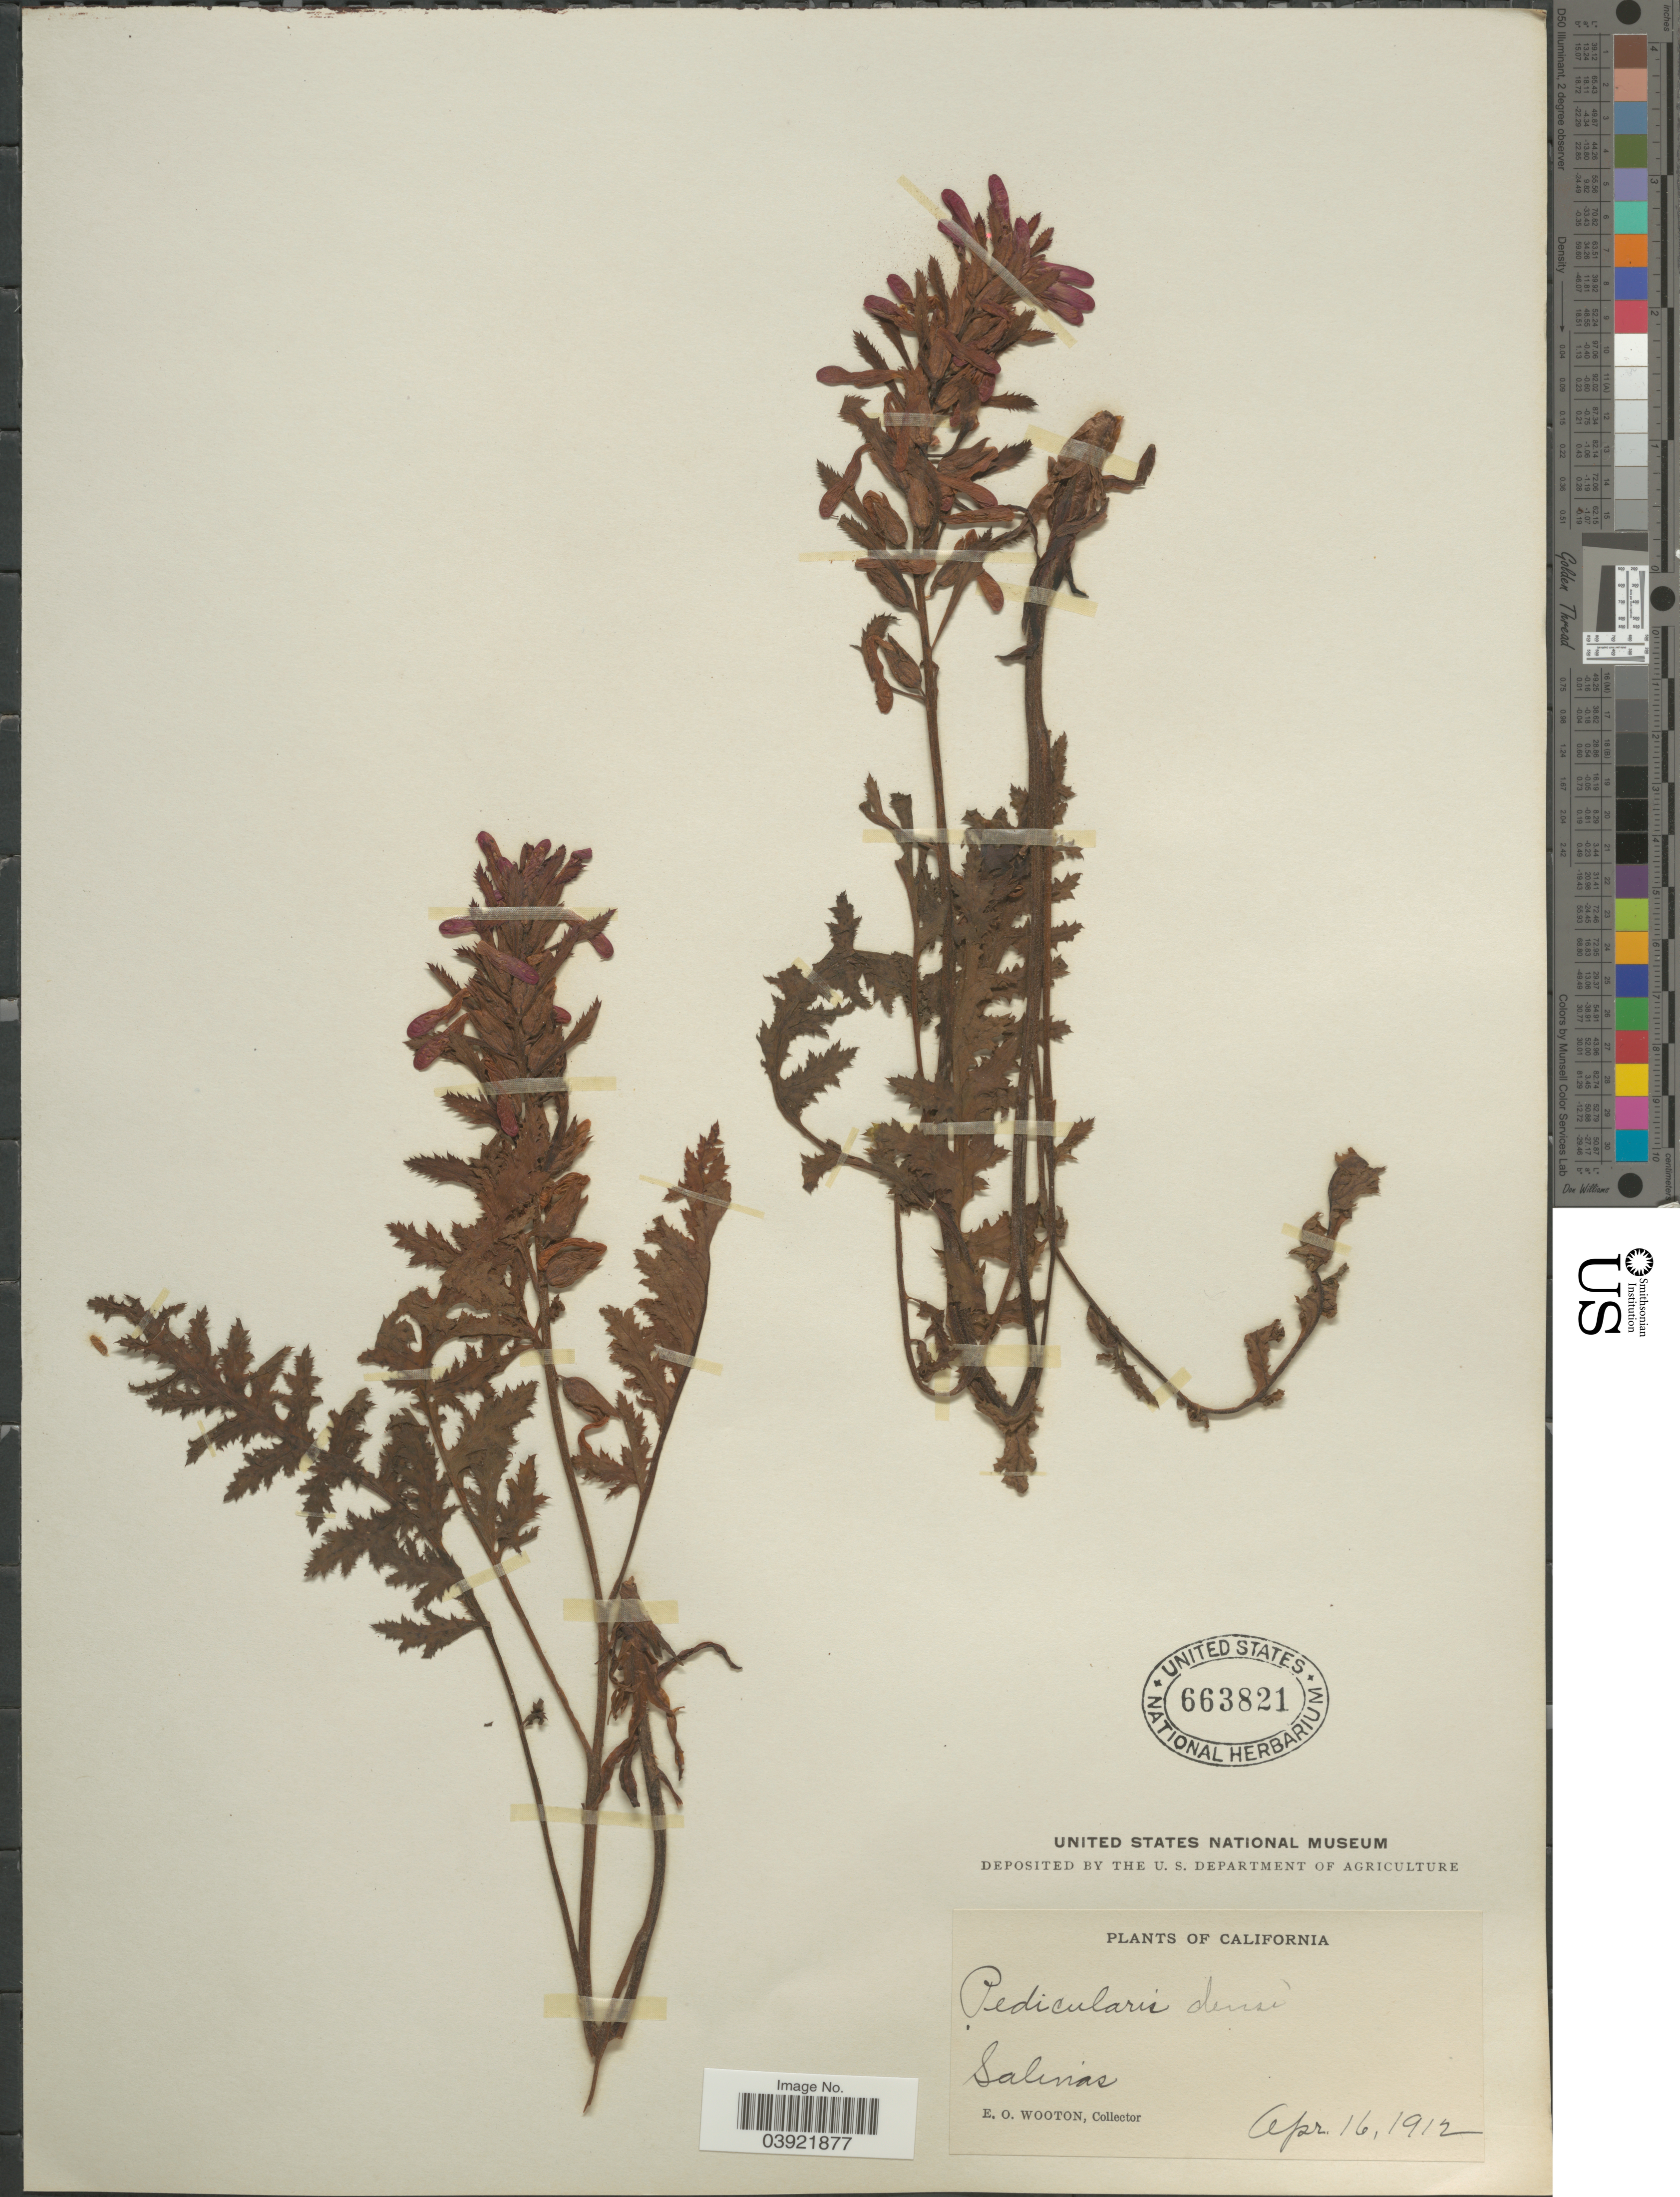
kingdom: Plantae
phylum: Tracheophyta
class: Magnoliopsida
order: Lamiales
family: Orobanchaceae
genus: Pedicularis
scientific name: Pedicularis densiflora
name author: Benth.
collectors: E. O. Wooton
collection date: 1912-04-16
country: United States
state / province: California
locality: Salinas.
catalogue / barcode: US 663821